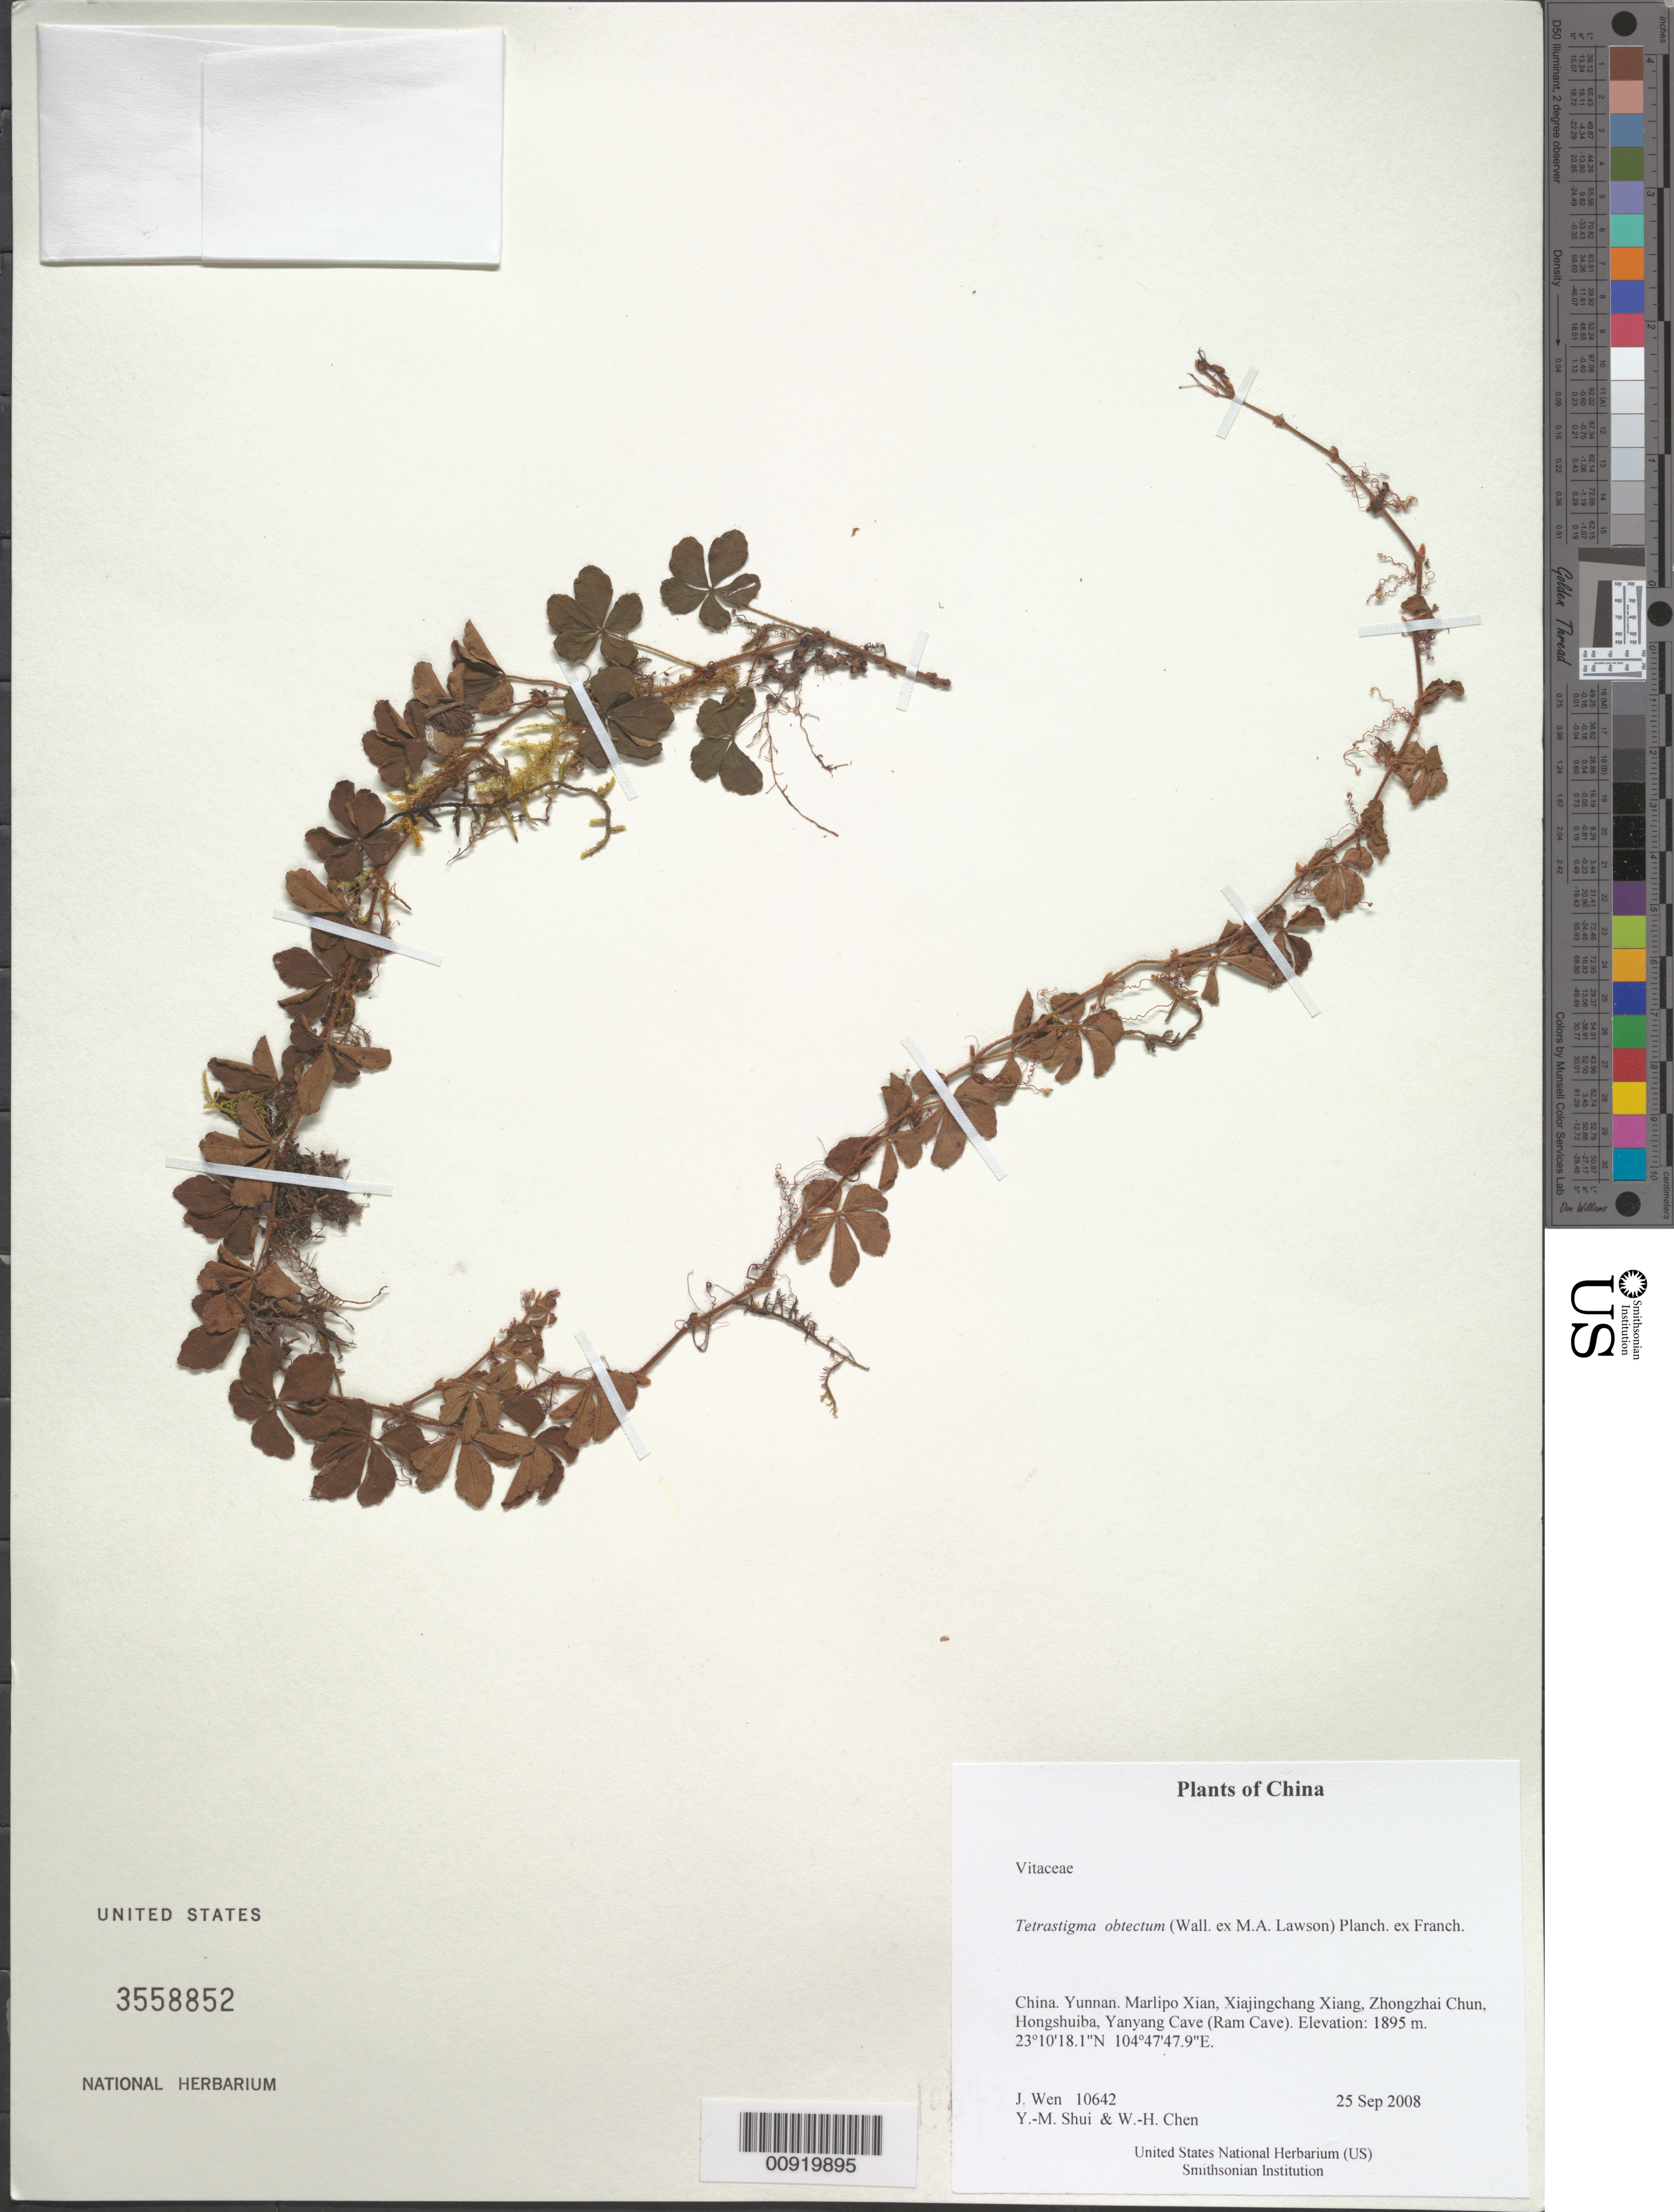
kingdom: Plantae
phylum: Tracheophyta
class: Magnoliopsida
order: Vitales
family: Vitaceae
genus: Tetrastigma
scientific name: Tetrastigma obtectum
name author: (Wall. ex Laws.) Planch. ex Franch.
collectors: J. Wen, Y. Shui & W. Chen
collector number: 10642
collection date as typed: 25 Sep 2008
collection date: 2008-09-25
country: China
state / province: Yunnan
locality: Marlipo Xian, Xiajingchang Xiang, Zhongzhai Chun, Hongshuiba, Yanyang Cave (Ram Cave).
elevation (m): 1895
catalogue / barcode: US 3558852